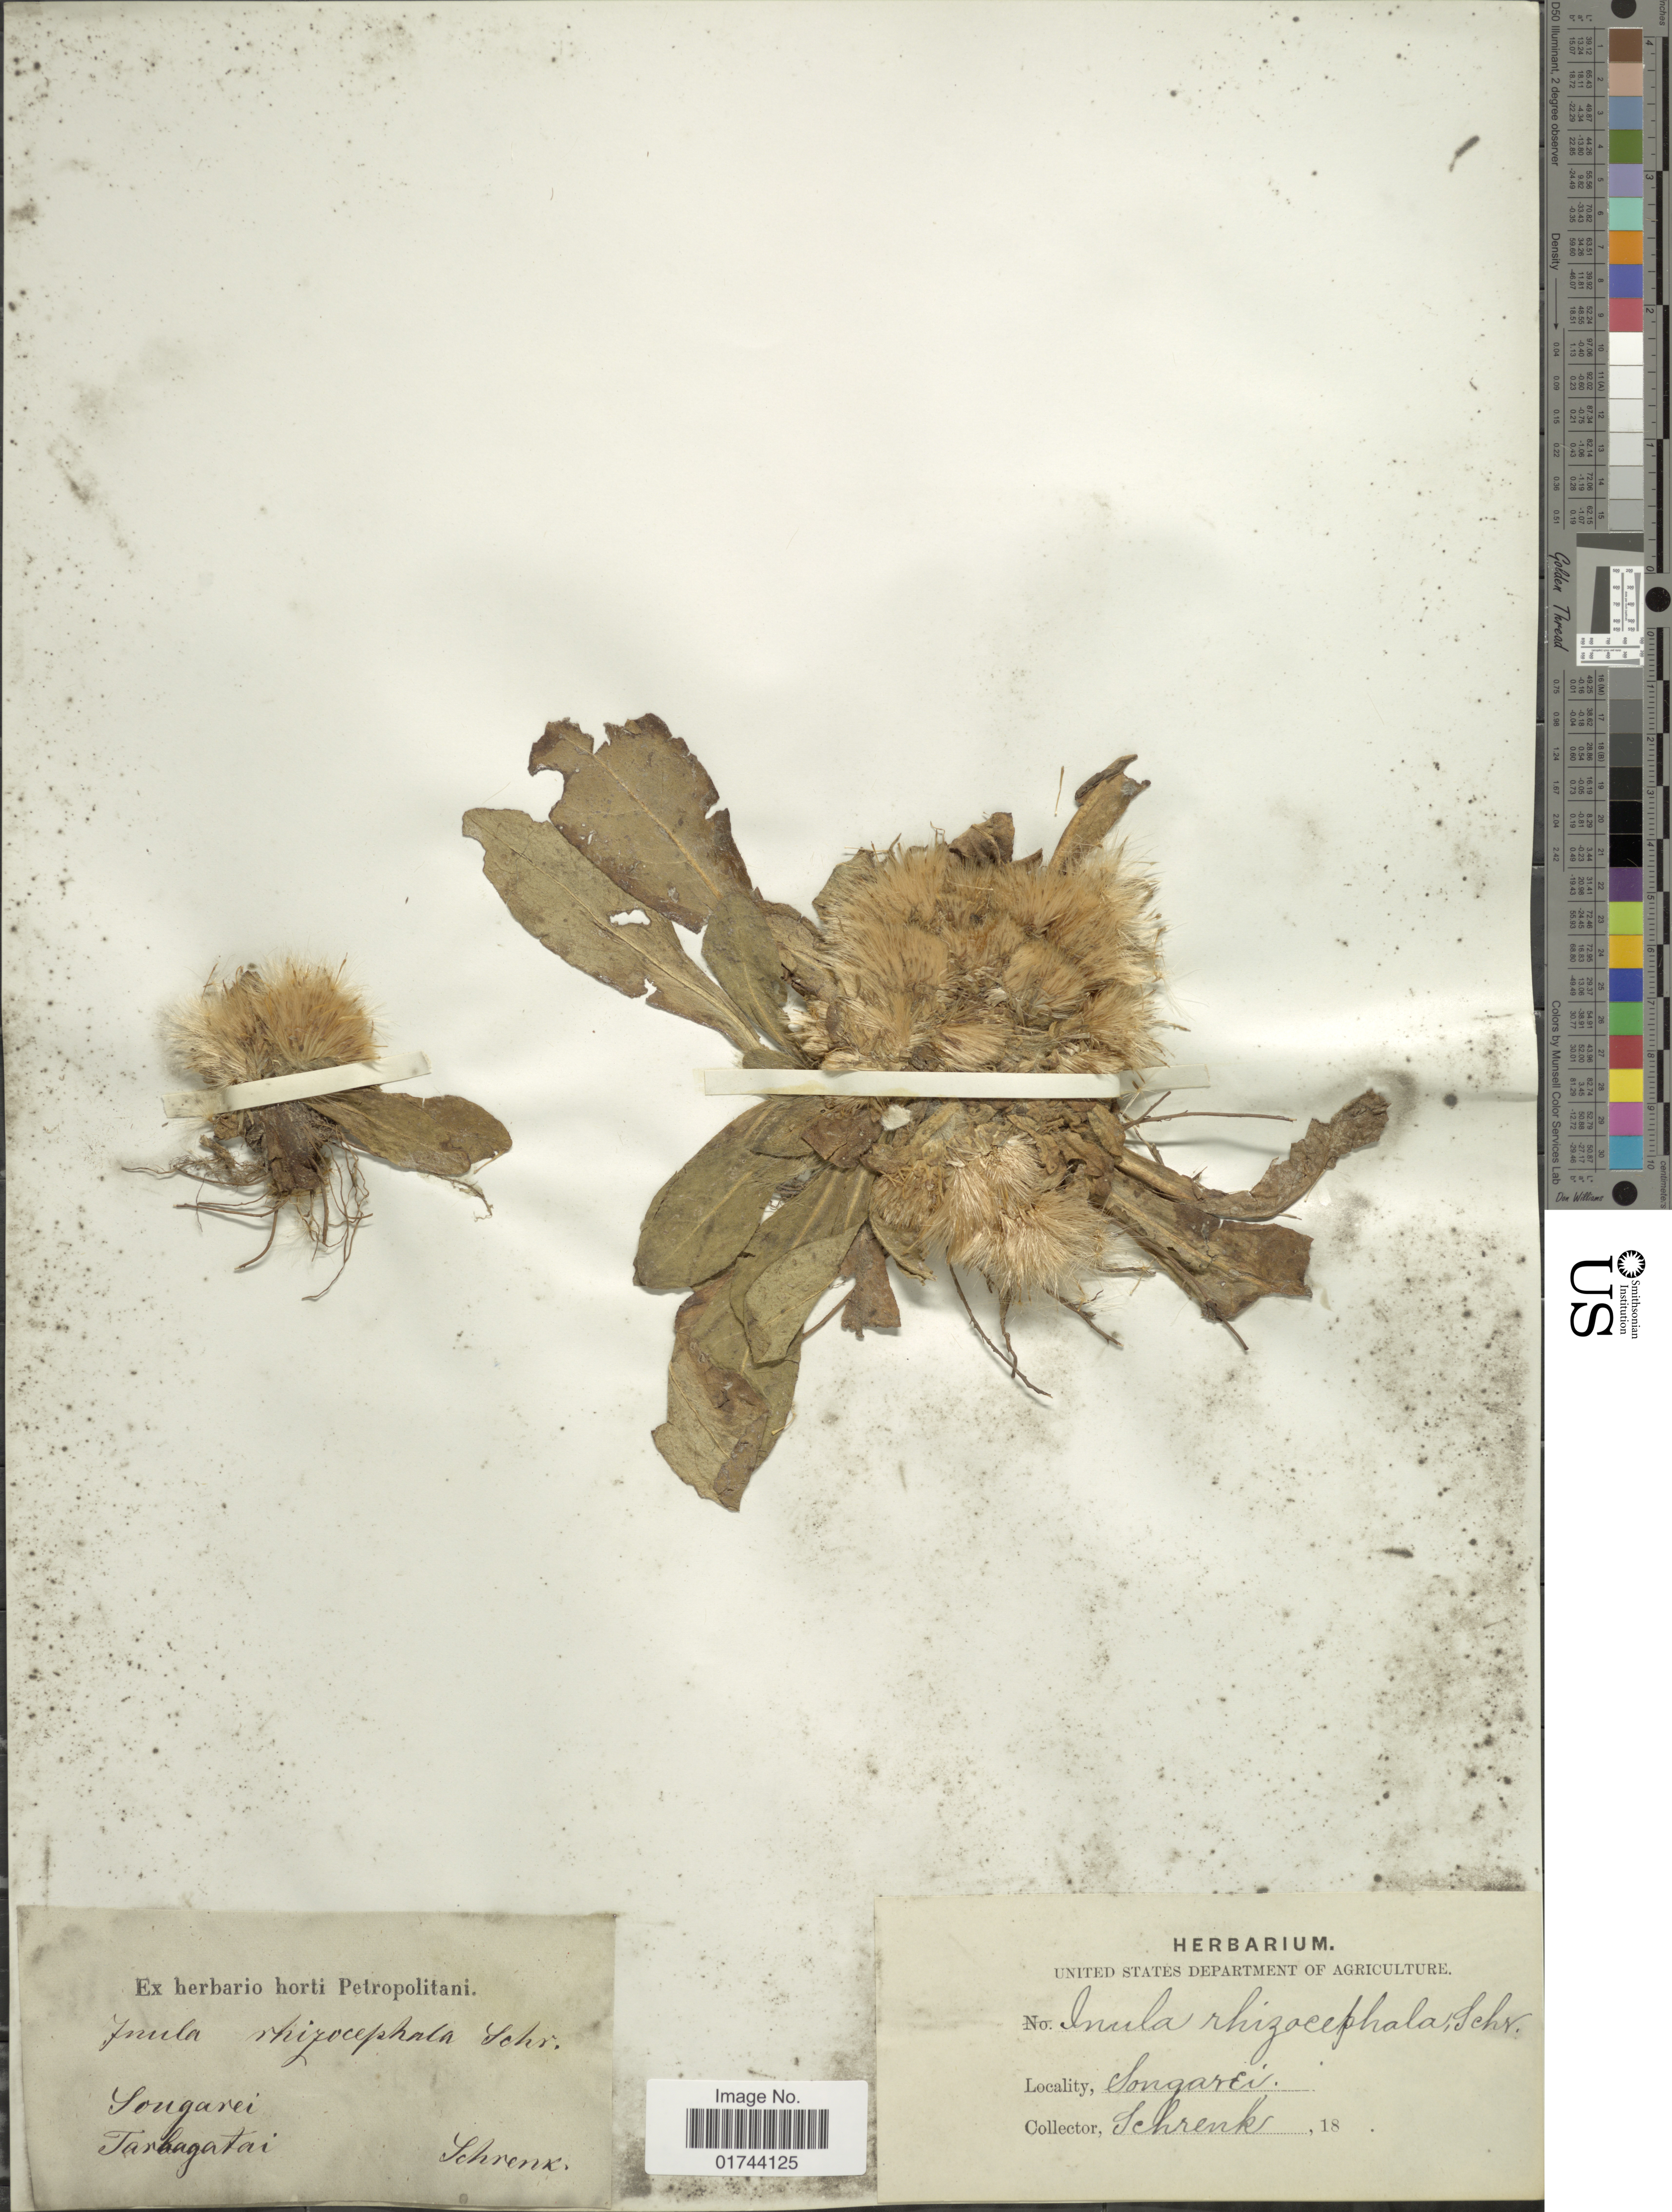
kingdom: Plantae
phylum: Tracheophyta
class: Magnoliopsida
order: Asterales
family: Asteraceae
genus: Inula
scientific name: Inula rhizocephala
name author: Schrenk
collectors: A.G. Schrenk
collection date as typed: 18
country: Kazakhstan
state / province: East Kazakhstan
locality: Songarei, Tarbagatai